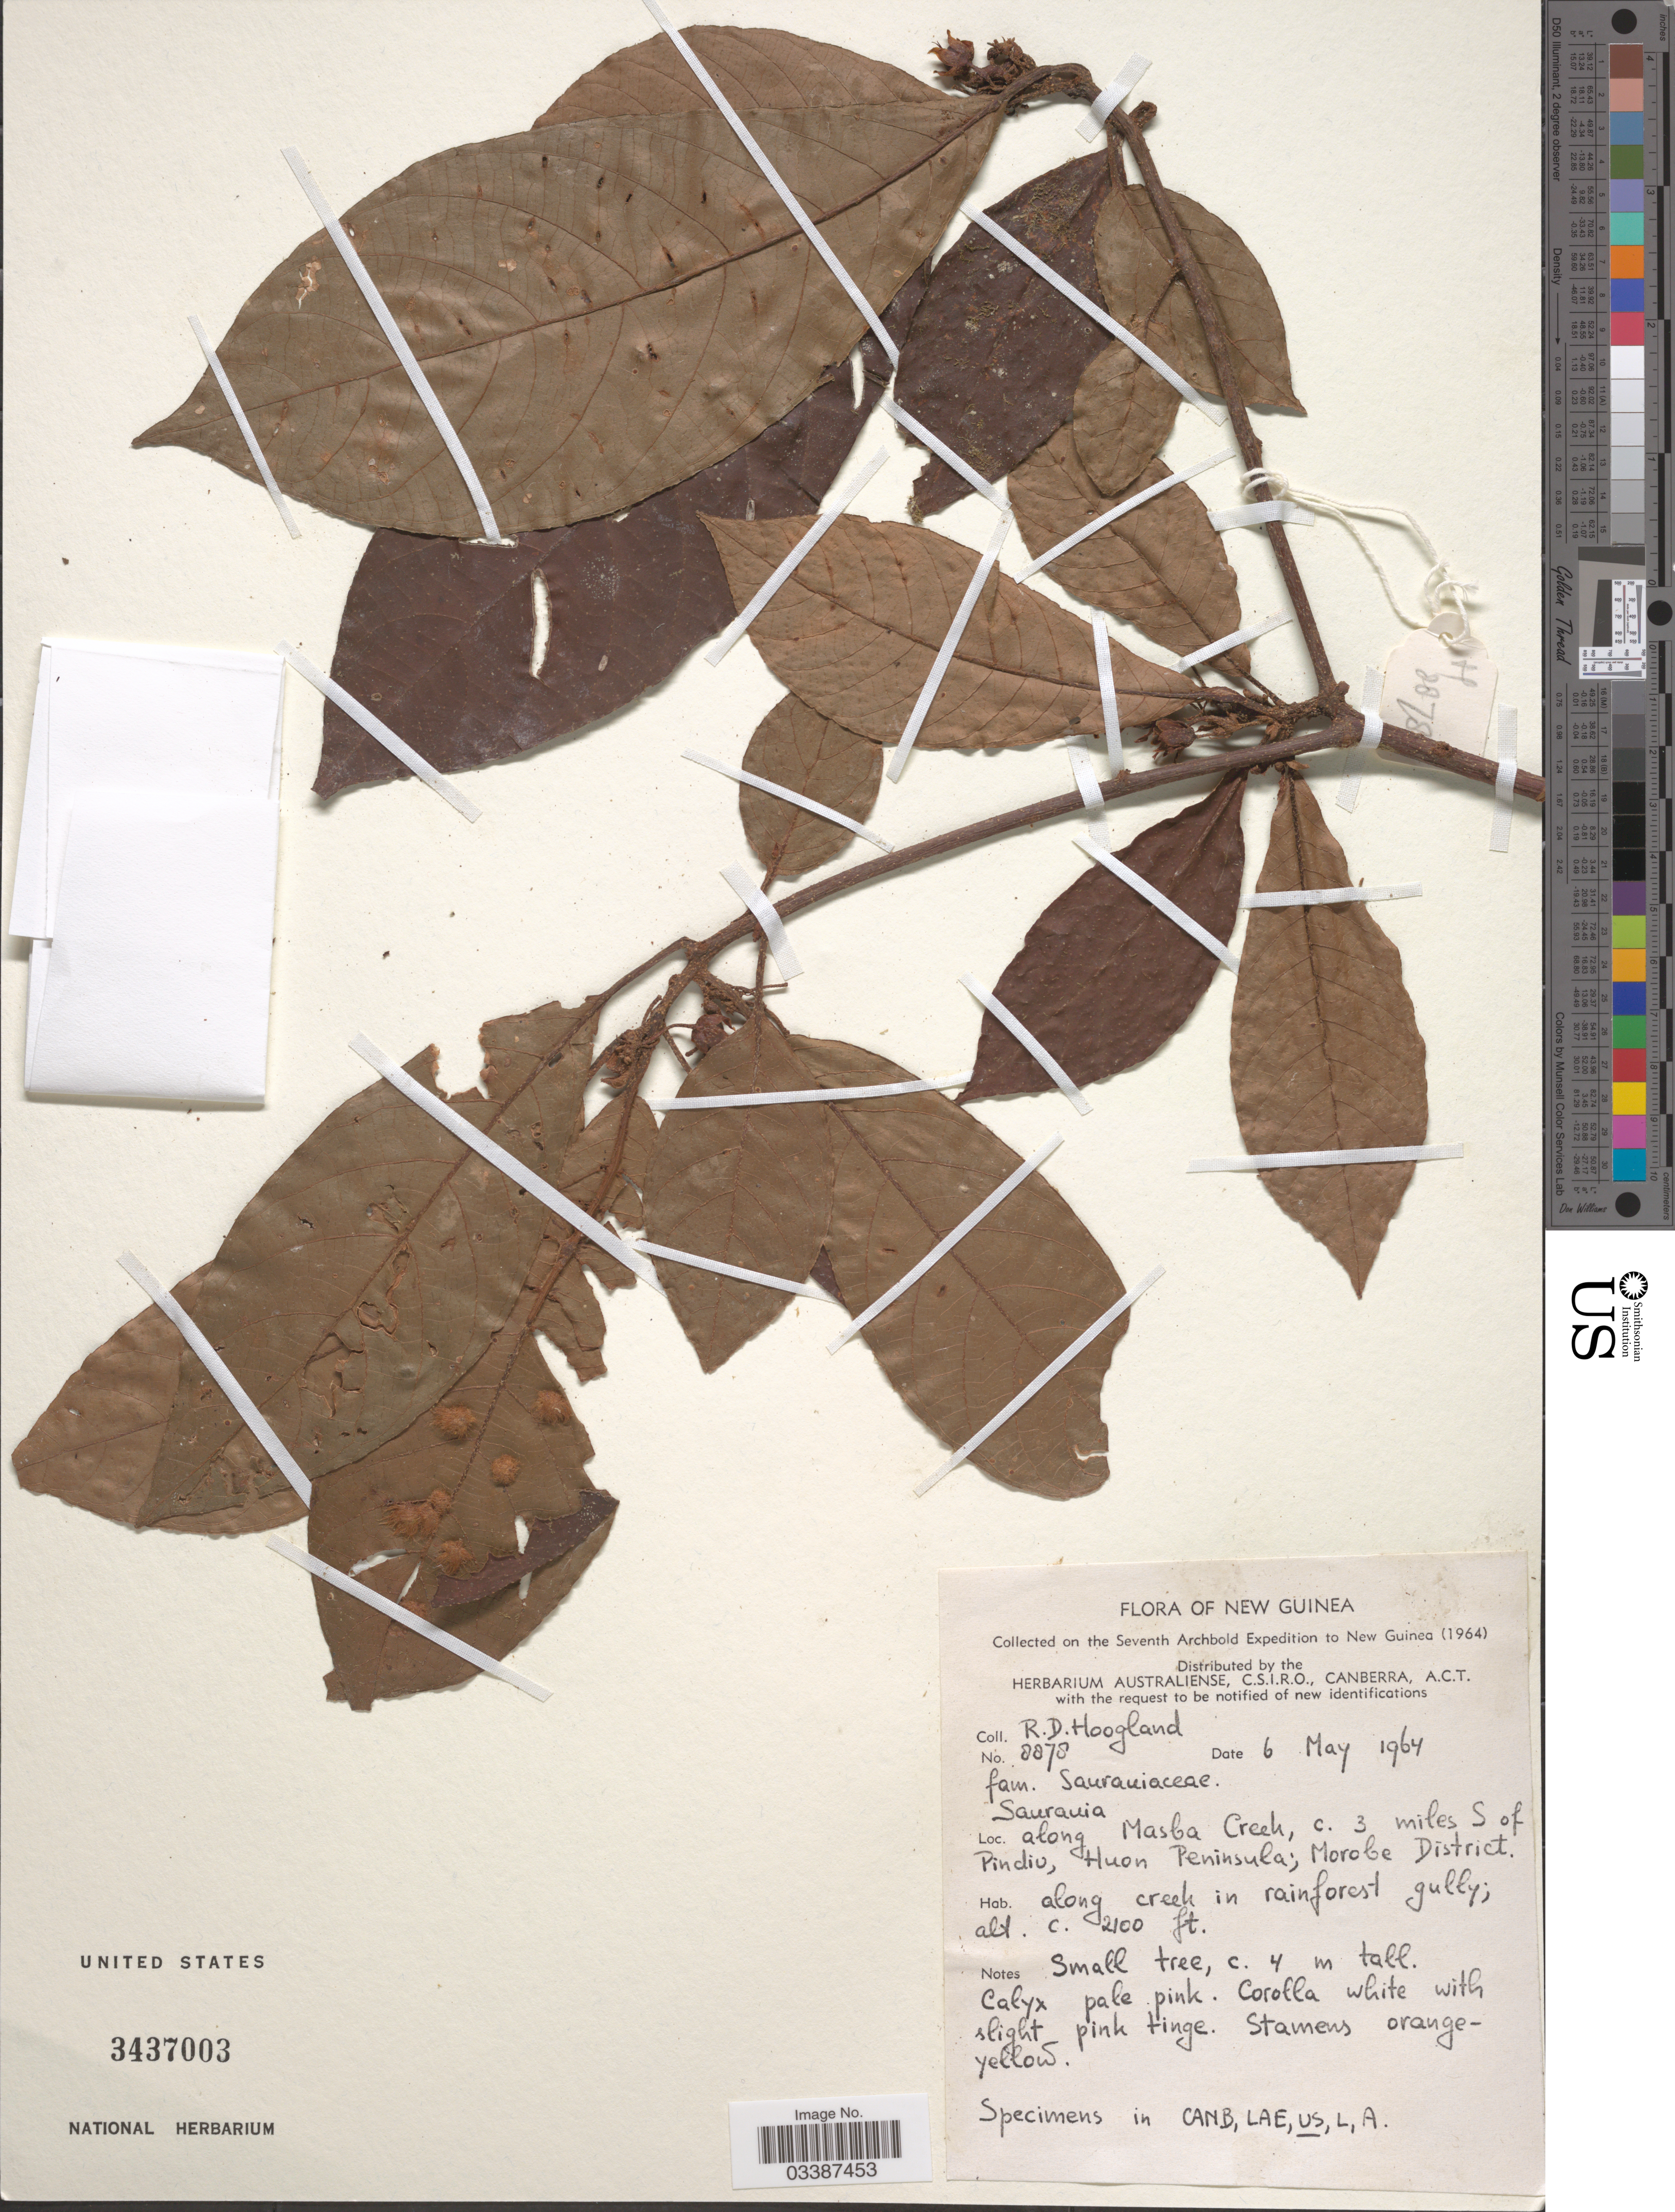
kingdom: Plantae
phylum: Tracheophyta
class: Magnoliopsida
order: Ericales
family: Actinidiaceae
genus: Saurauia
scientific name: Saurauia sp.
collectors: R. D. Hoogland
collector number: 8878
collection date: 1964-05-06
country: Papua New Guinea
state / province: Morobe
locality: New Guinea. Along Masba Creek, c. 3 miles S of Pindiu, Huon Peninsula; Morobe District.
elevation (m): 640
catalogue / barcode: US 3437003